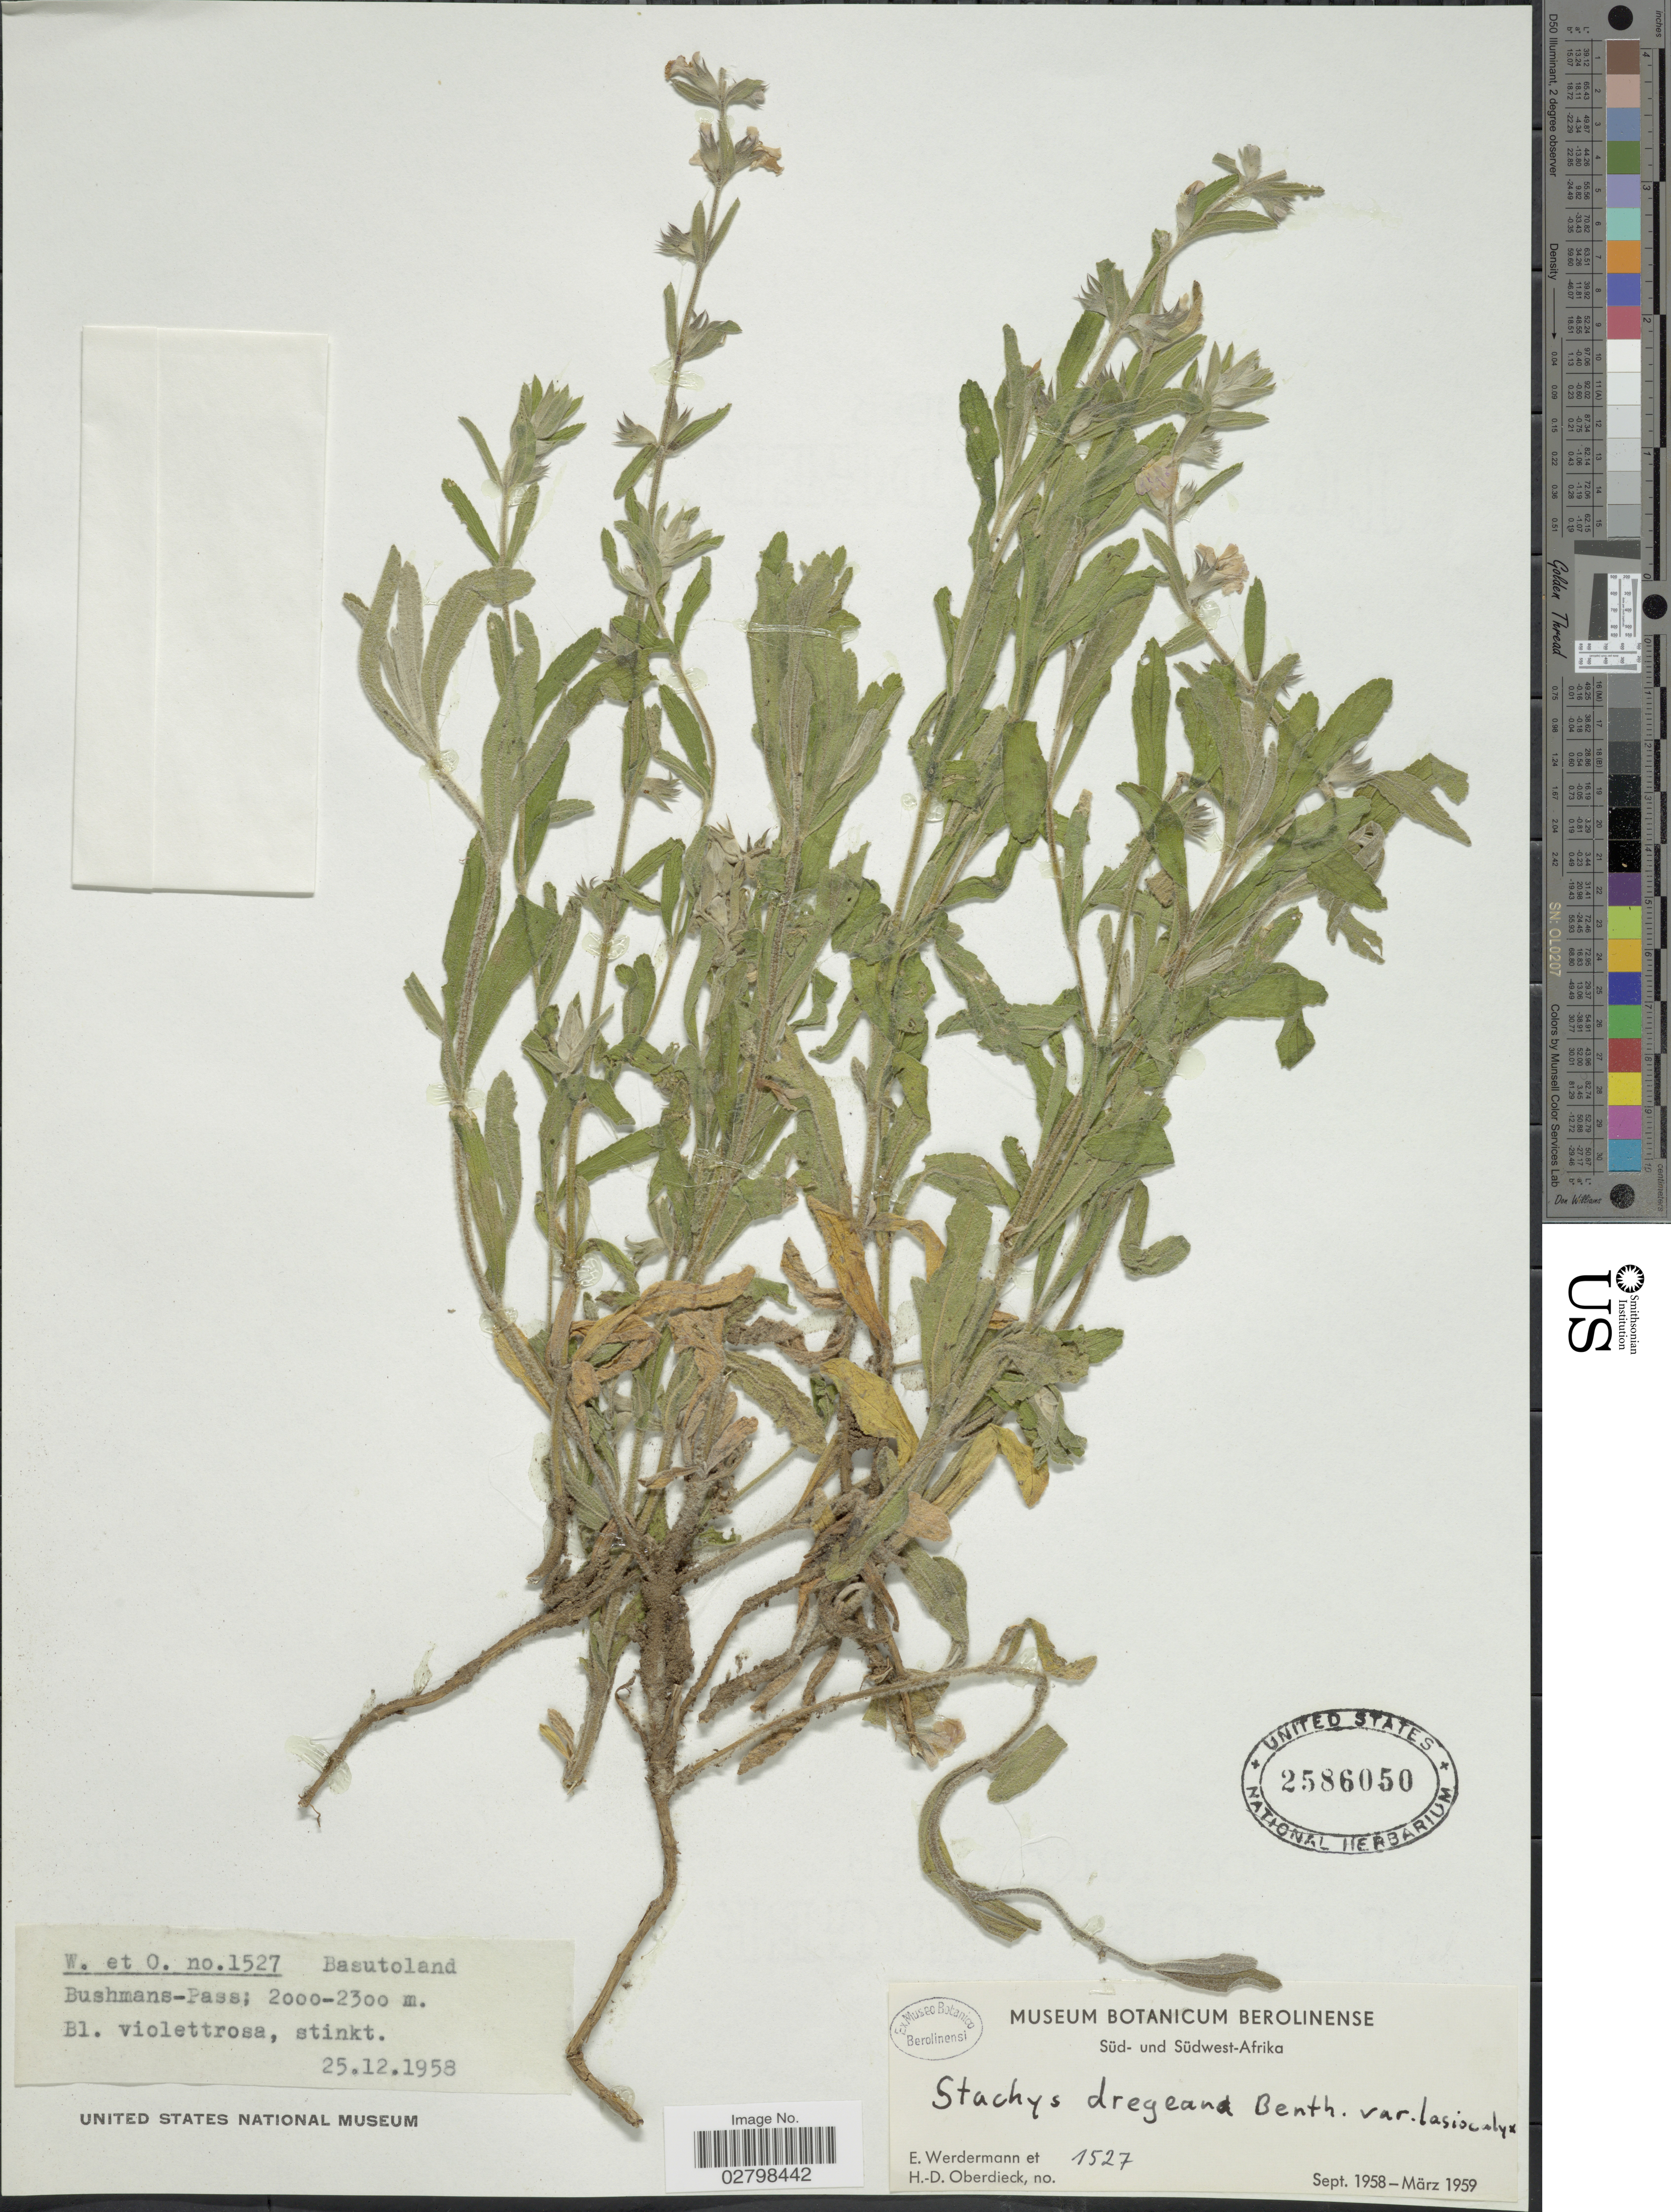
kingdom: Plantae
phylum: Tracheophyta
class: Magnoliopsida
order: Lamiales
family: Lamiaceae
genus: Stachys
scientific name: Stachys dregeana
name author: Benth.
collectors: E. Werdermann & H. Oberdieck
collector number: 1527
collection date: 1958-12-25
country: Lesotho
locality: Süd- und Südwest-Afrika. Bushmans-Pass. Basutoland.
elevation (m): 2000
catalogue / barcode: US 2586050